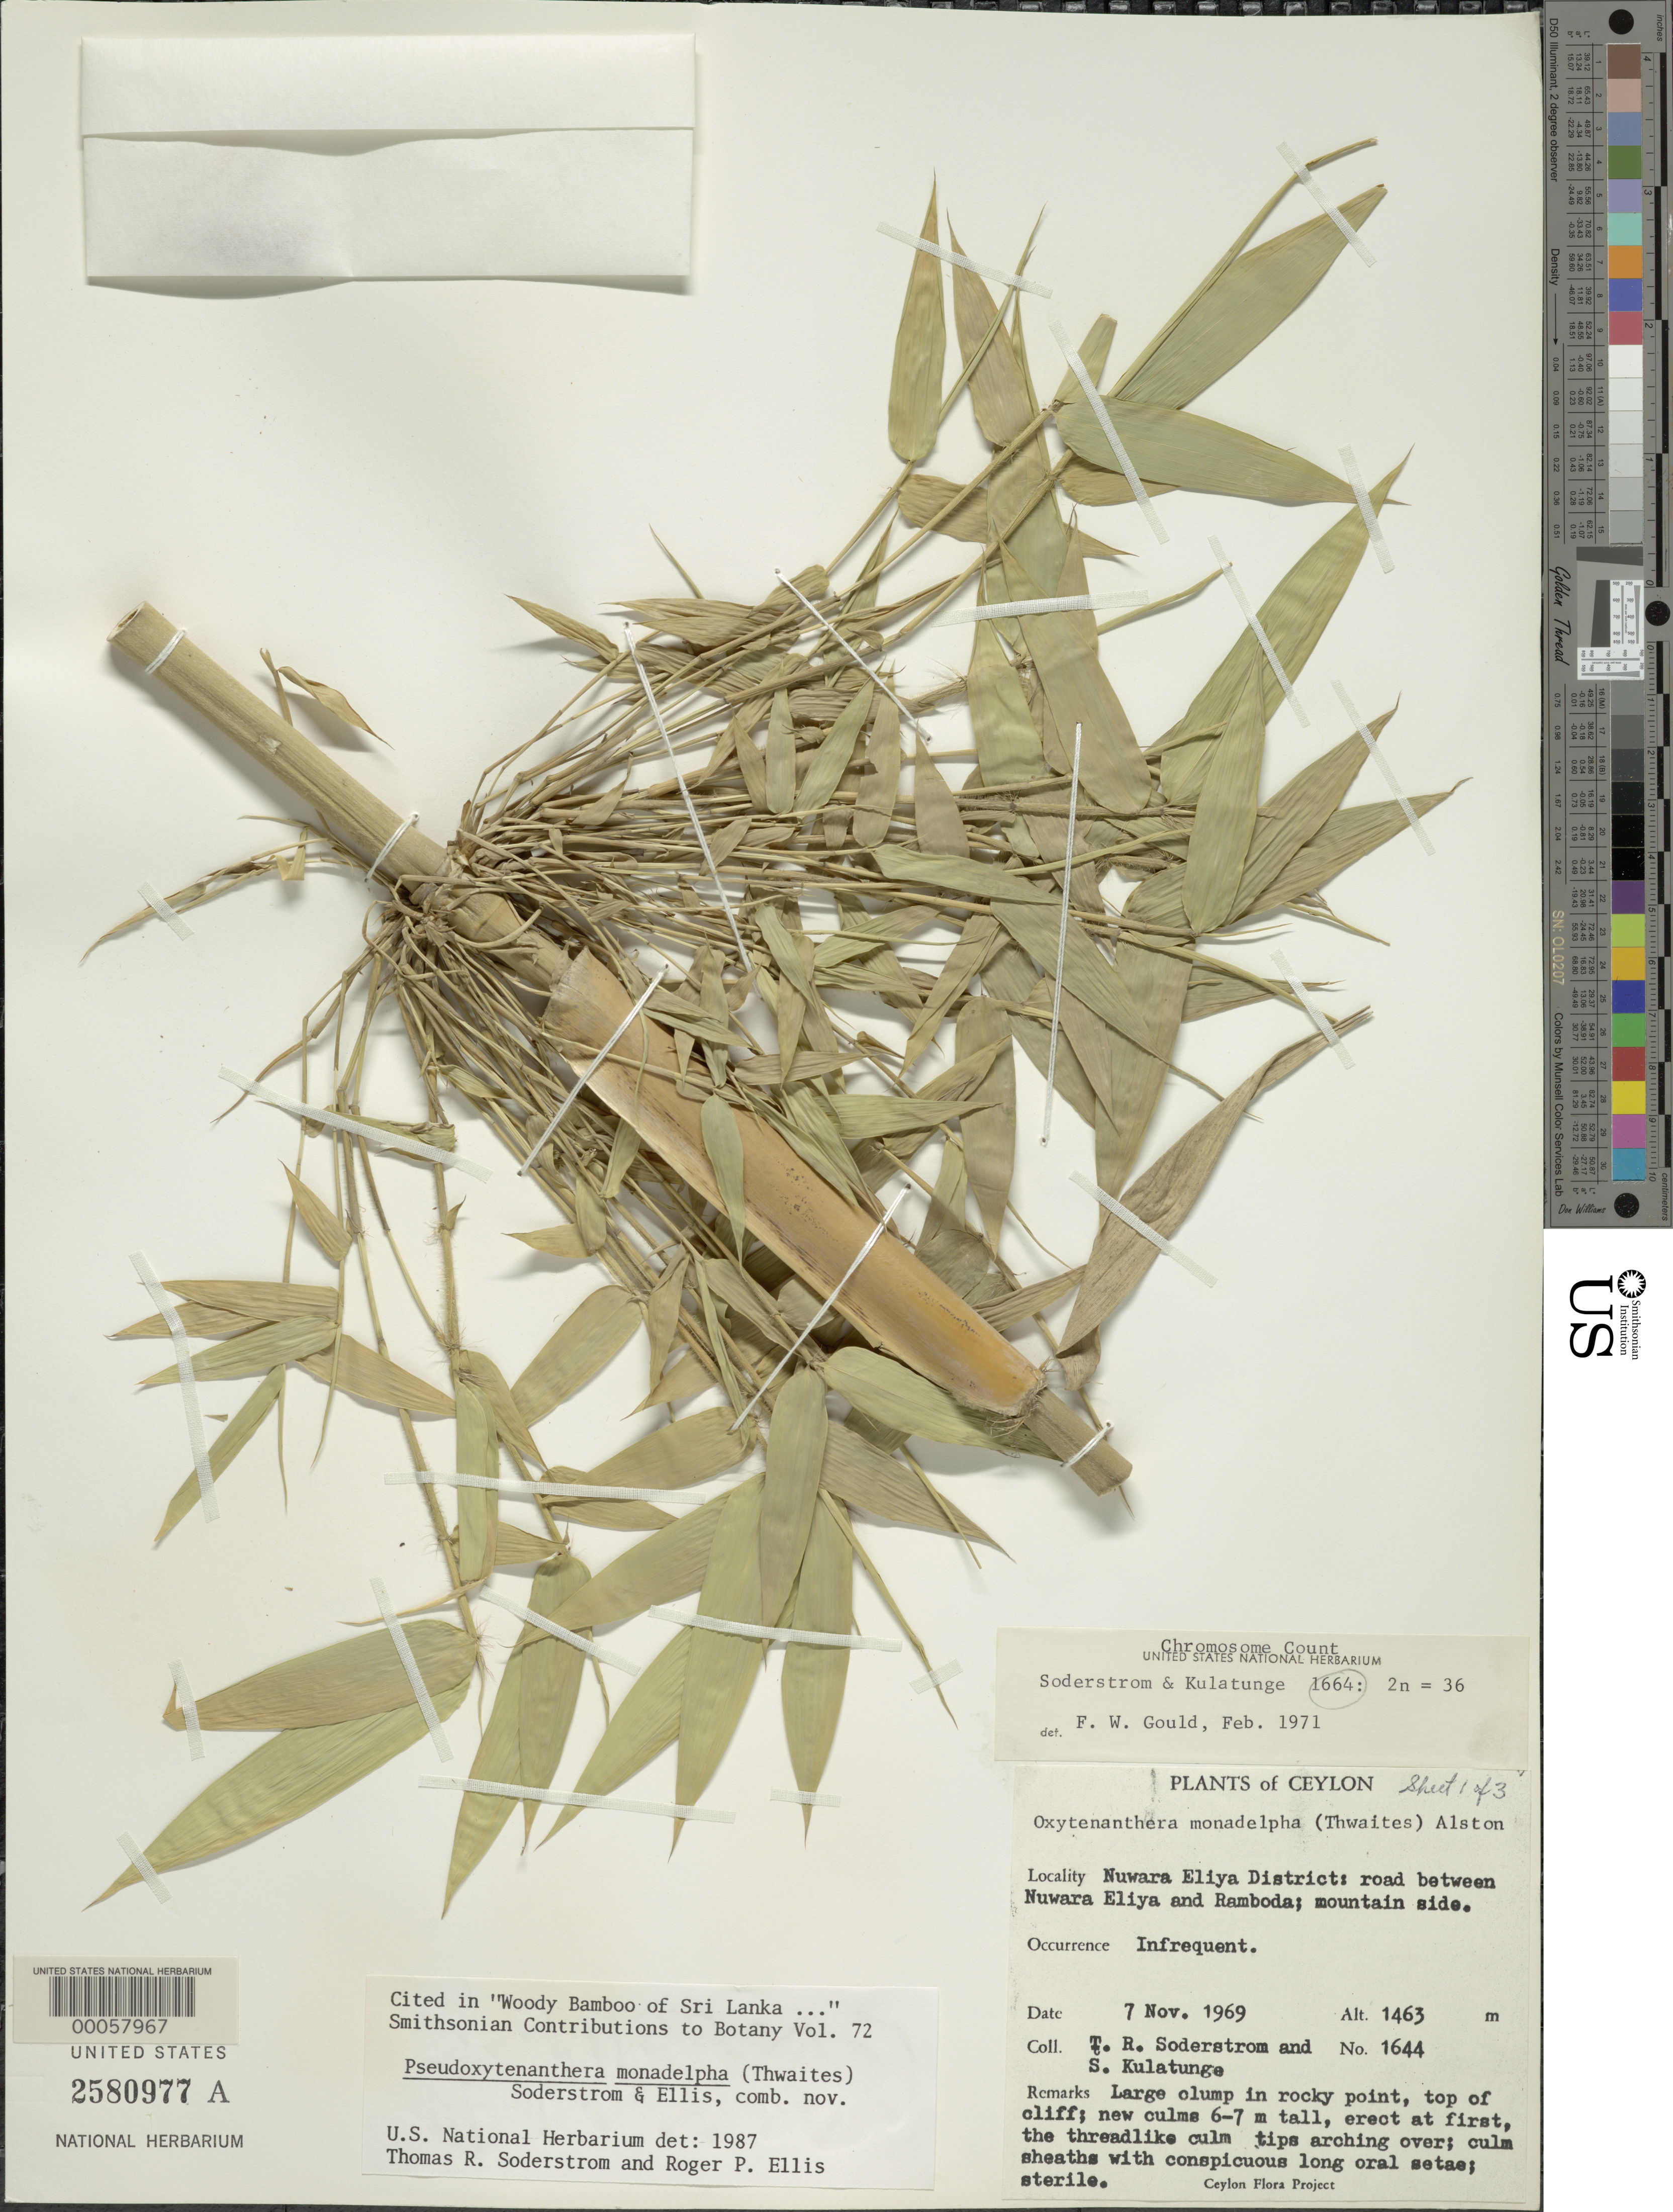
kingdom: Plantae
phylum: Tracheophyta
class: Liliopsida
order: Poales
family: Poaceae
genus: Pseudoxytenanthera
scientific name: Pseudoxytenanthera monadelpha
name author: (Thwaites) Soderstr. & J. Ellis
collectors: T. R. Soderstrom & S. Kulatunge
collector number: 1644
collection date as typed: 07 Nov 1969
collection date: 1969-11-07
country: Sri Lanka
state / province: Central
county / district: Nuwara Eliya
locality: Road between nuwara eliya and bamboda, mountain side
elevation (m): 1463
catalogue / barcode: US 2580977A